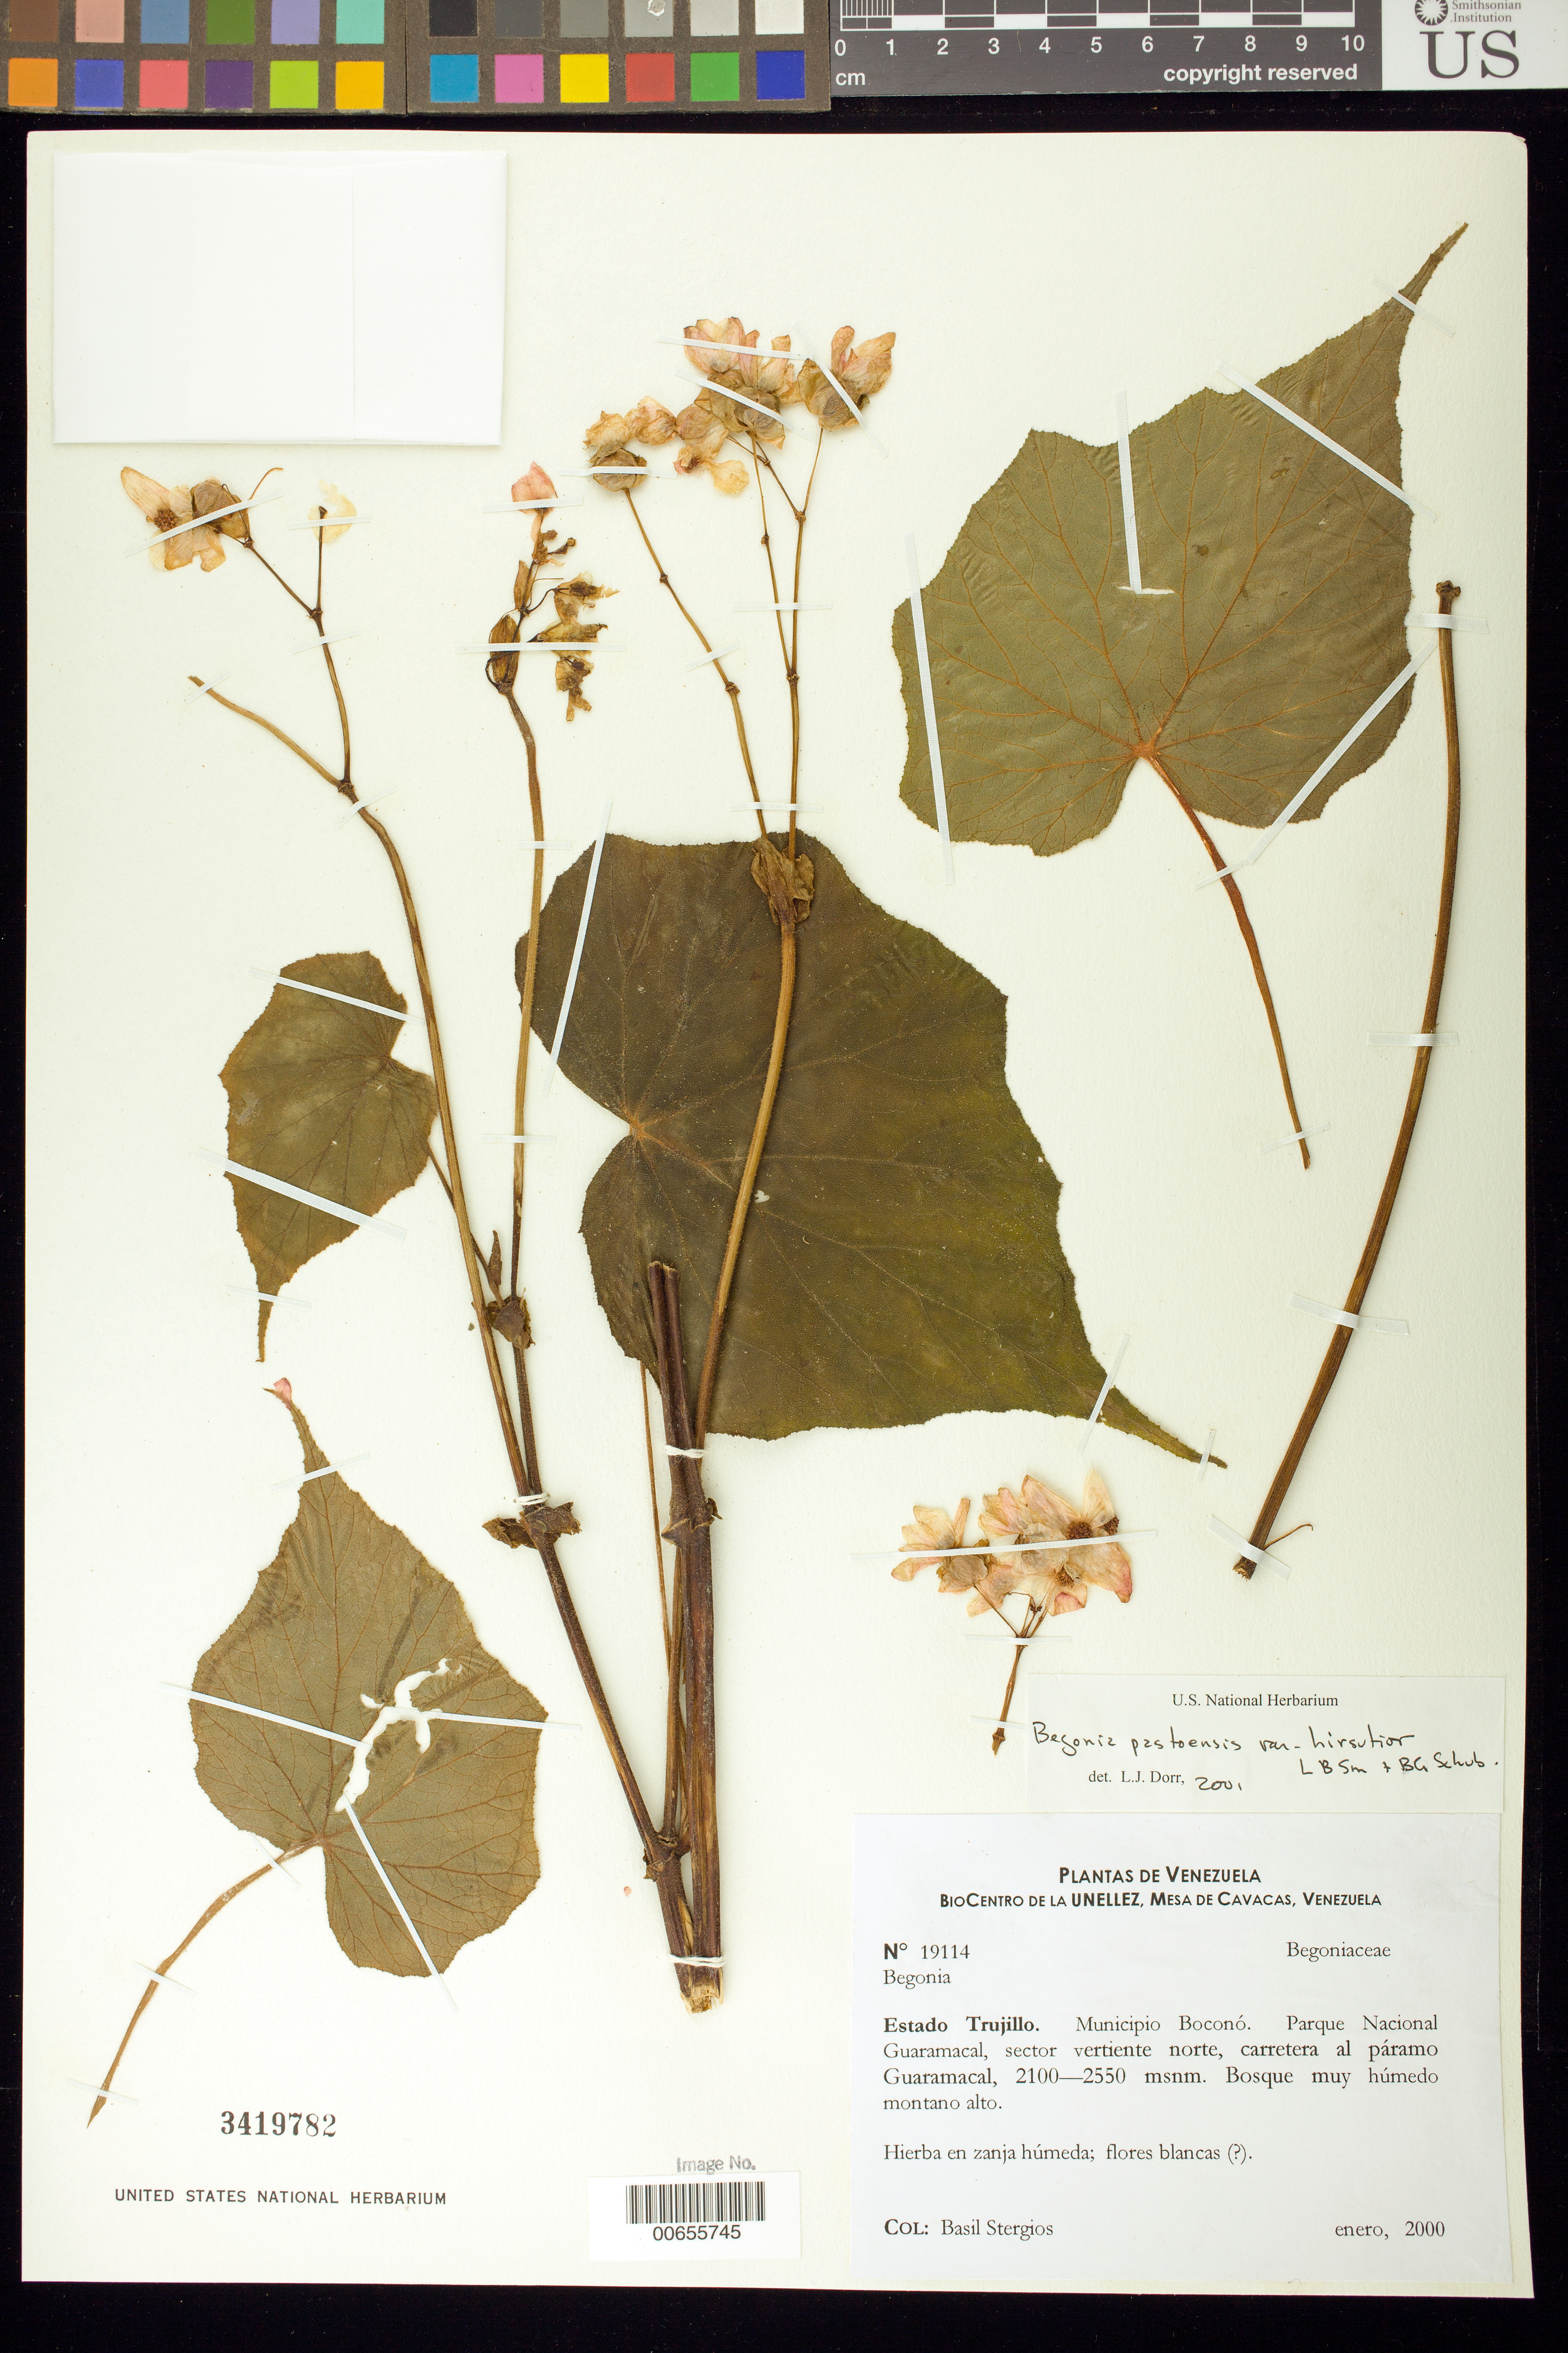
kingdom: Plantae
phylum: Tracheophyta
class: Magnoliopsida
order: Cucurbitales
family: Begoniaceae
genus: Begonia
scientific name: Begonia pastoensis var. hirsutior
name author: A. DC.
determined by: Dorr, L. J., (BOT), Smithsonian Institution - National Museum of Natural History (UNITED STATES)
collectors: B. G. Stergios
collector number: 19114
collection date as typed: Jan 2000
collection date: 2000-01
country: Venezuela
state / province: Trujillo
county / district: Boconó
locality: Parque Nacional Guaramacal, vertiente N, carretera al páramo Guaramacal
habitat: Bosque muy húmedo montano alto.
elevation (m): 2100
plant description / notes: PORT, US, VEN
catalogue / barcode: US 3419782